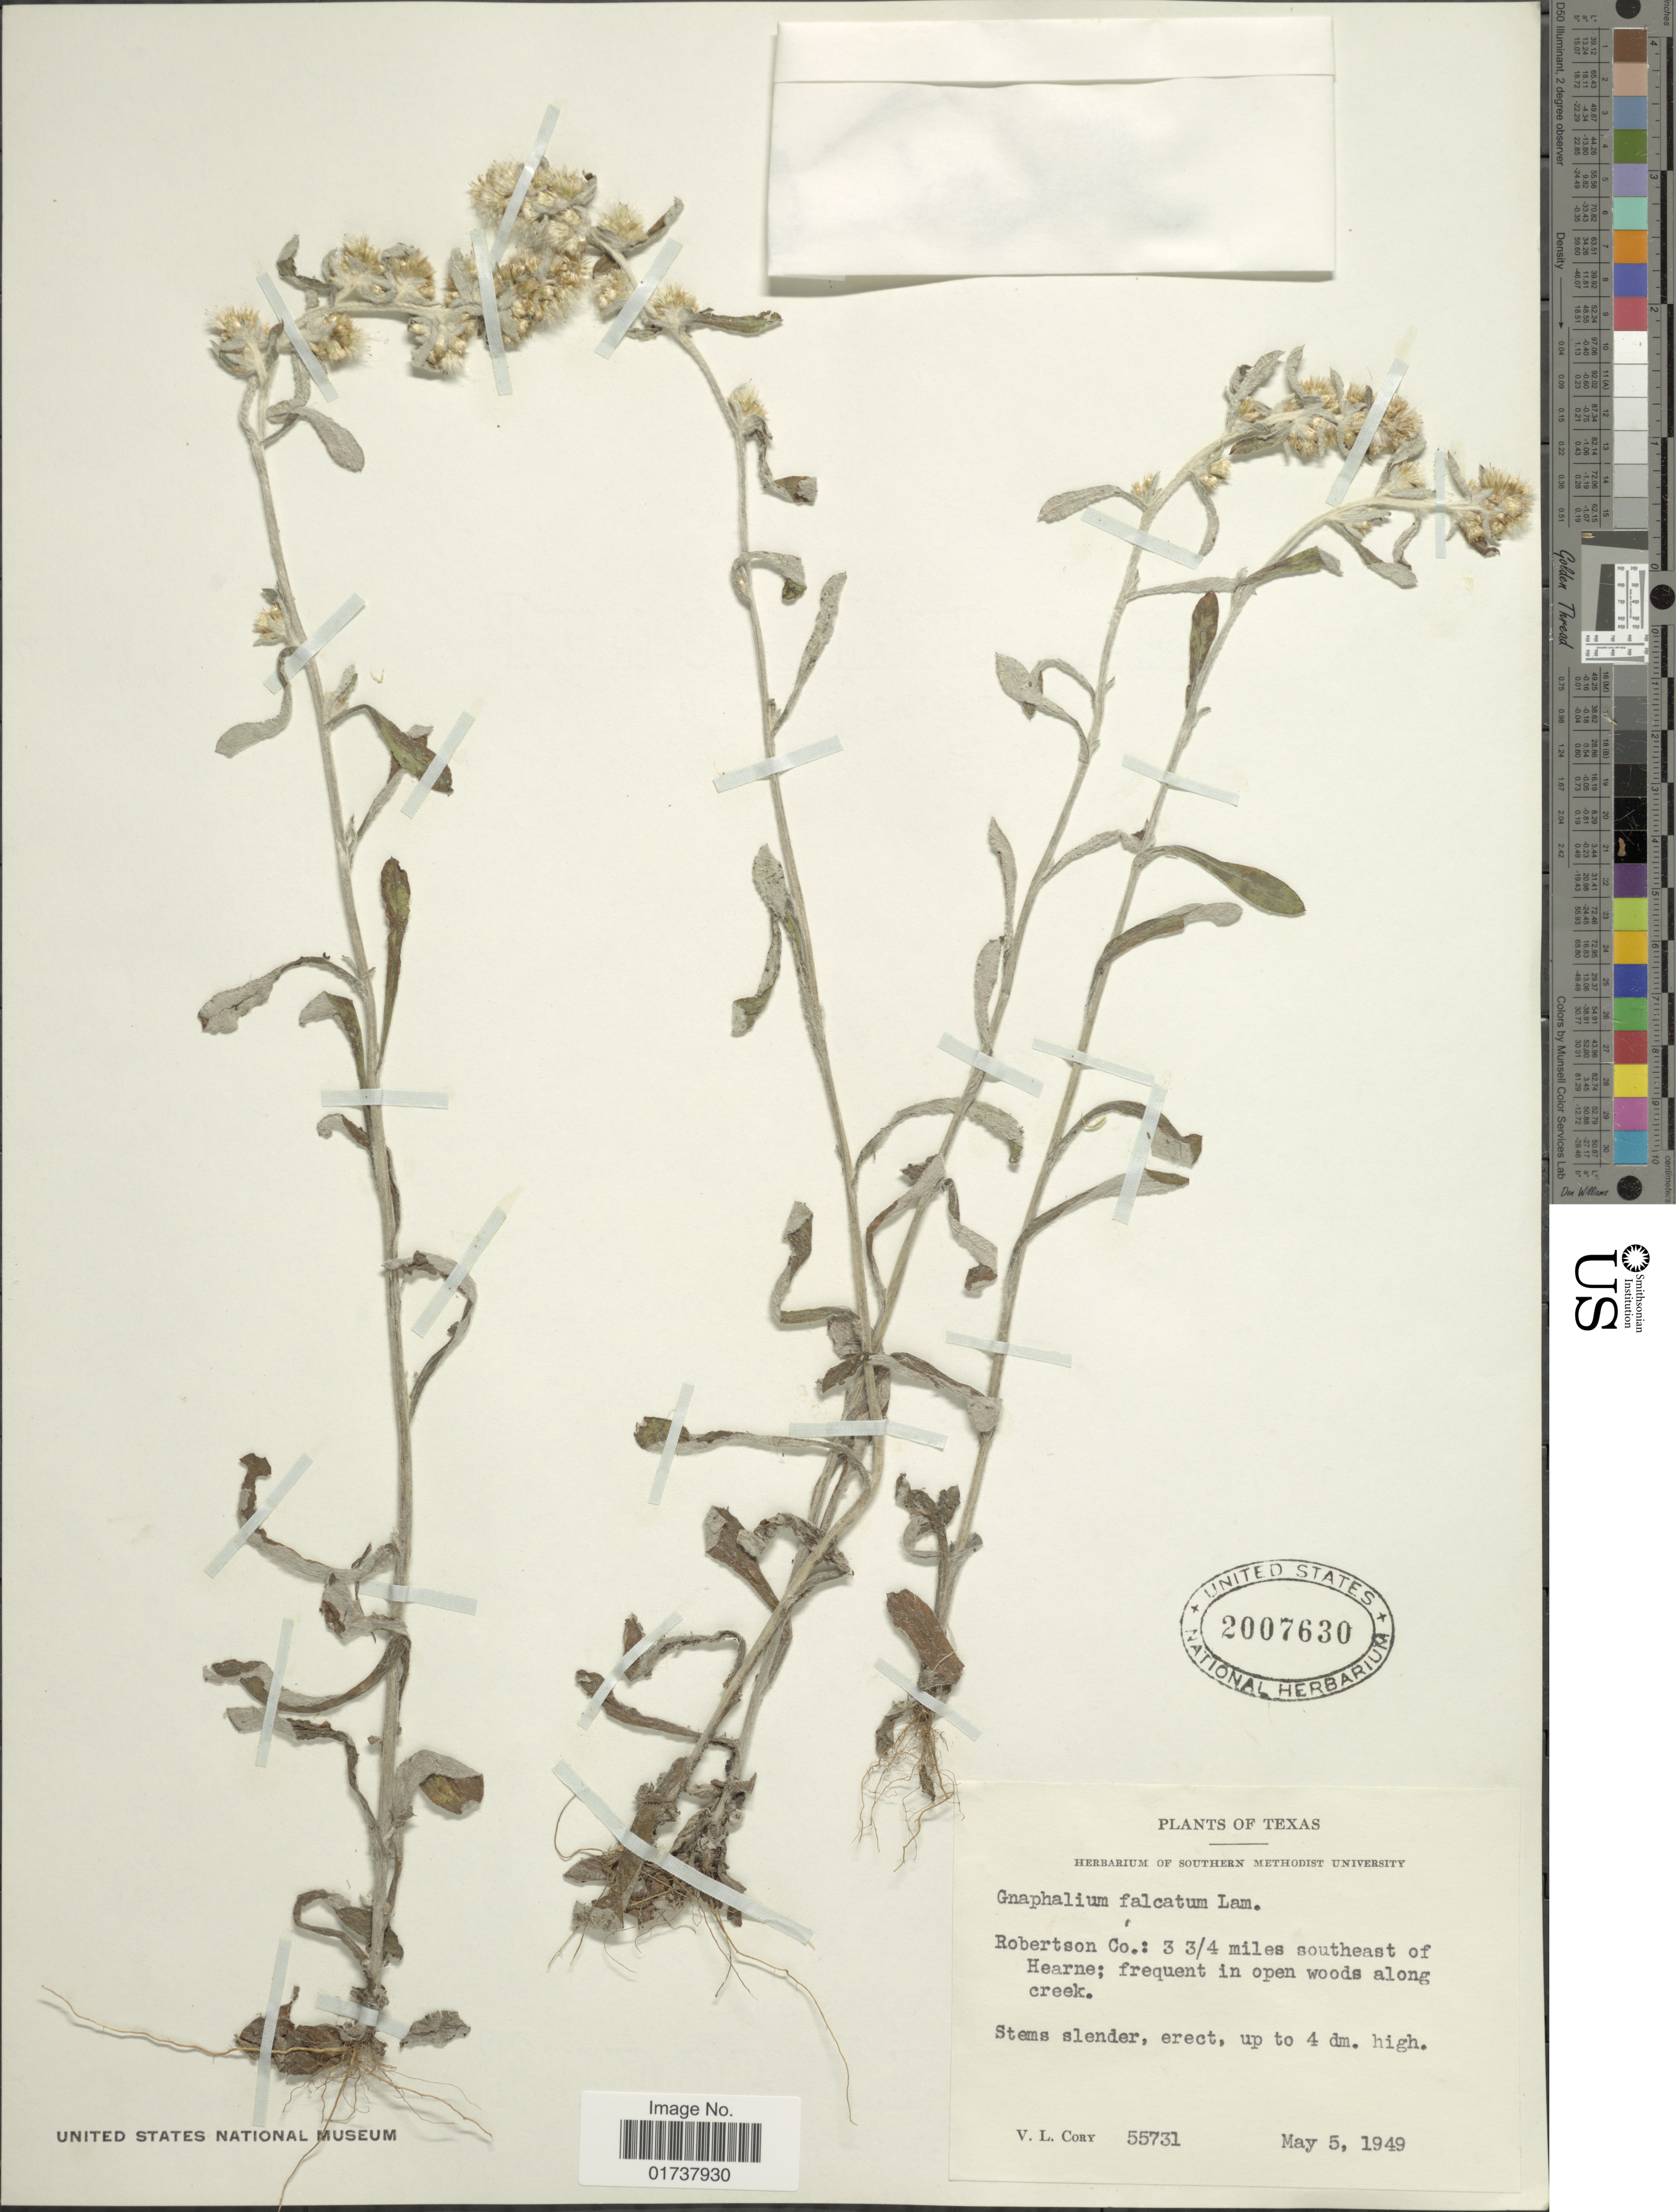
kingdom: Plantae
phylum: Tracheophyta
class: Magnoliopsida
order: Asterales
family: Asteraceae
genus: Gamochaeta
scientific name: Gamochaeta falcata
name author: (Lam.) Cabrera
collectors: V. Cory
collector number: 55731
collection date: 1949-05-05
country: United States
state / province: Texas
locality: Robertson Co.: 3 3/4 miles southeast of Hearne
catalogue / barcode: US 2007630